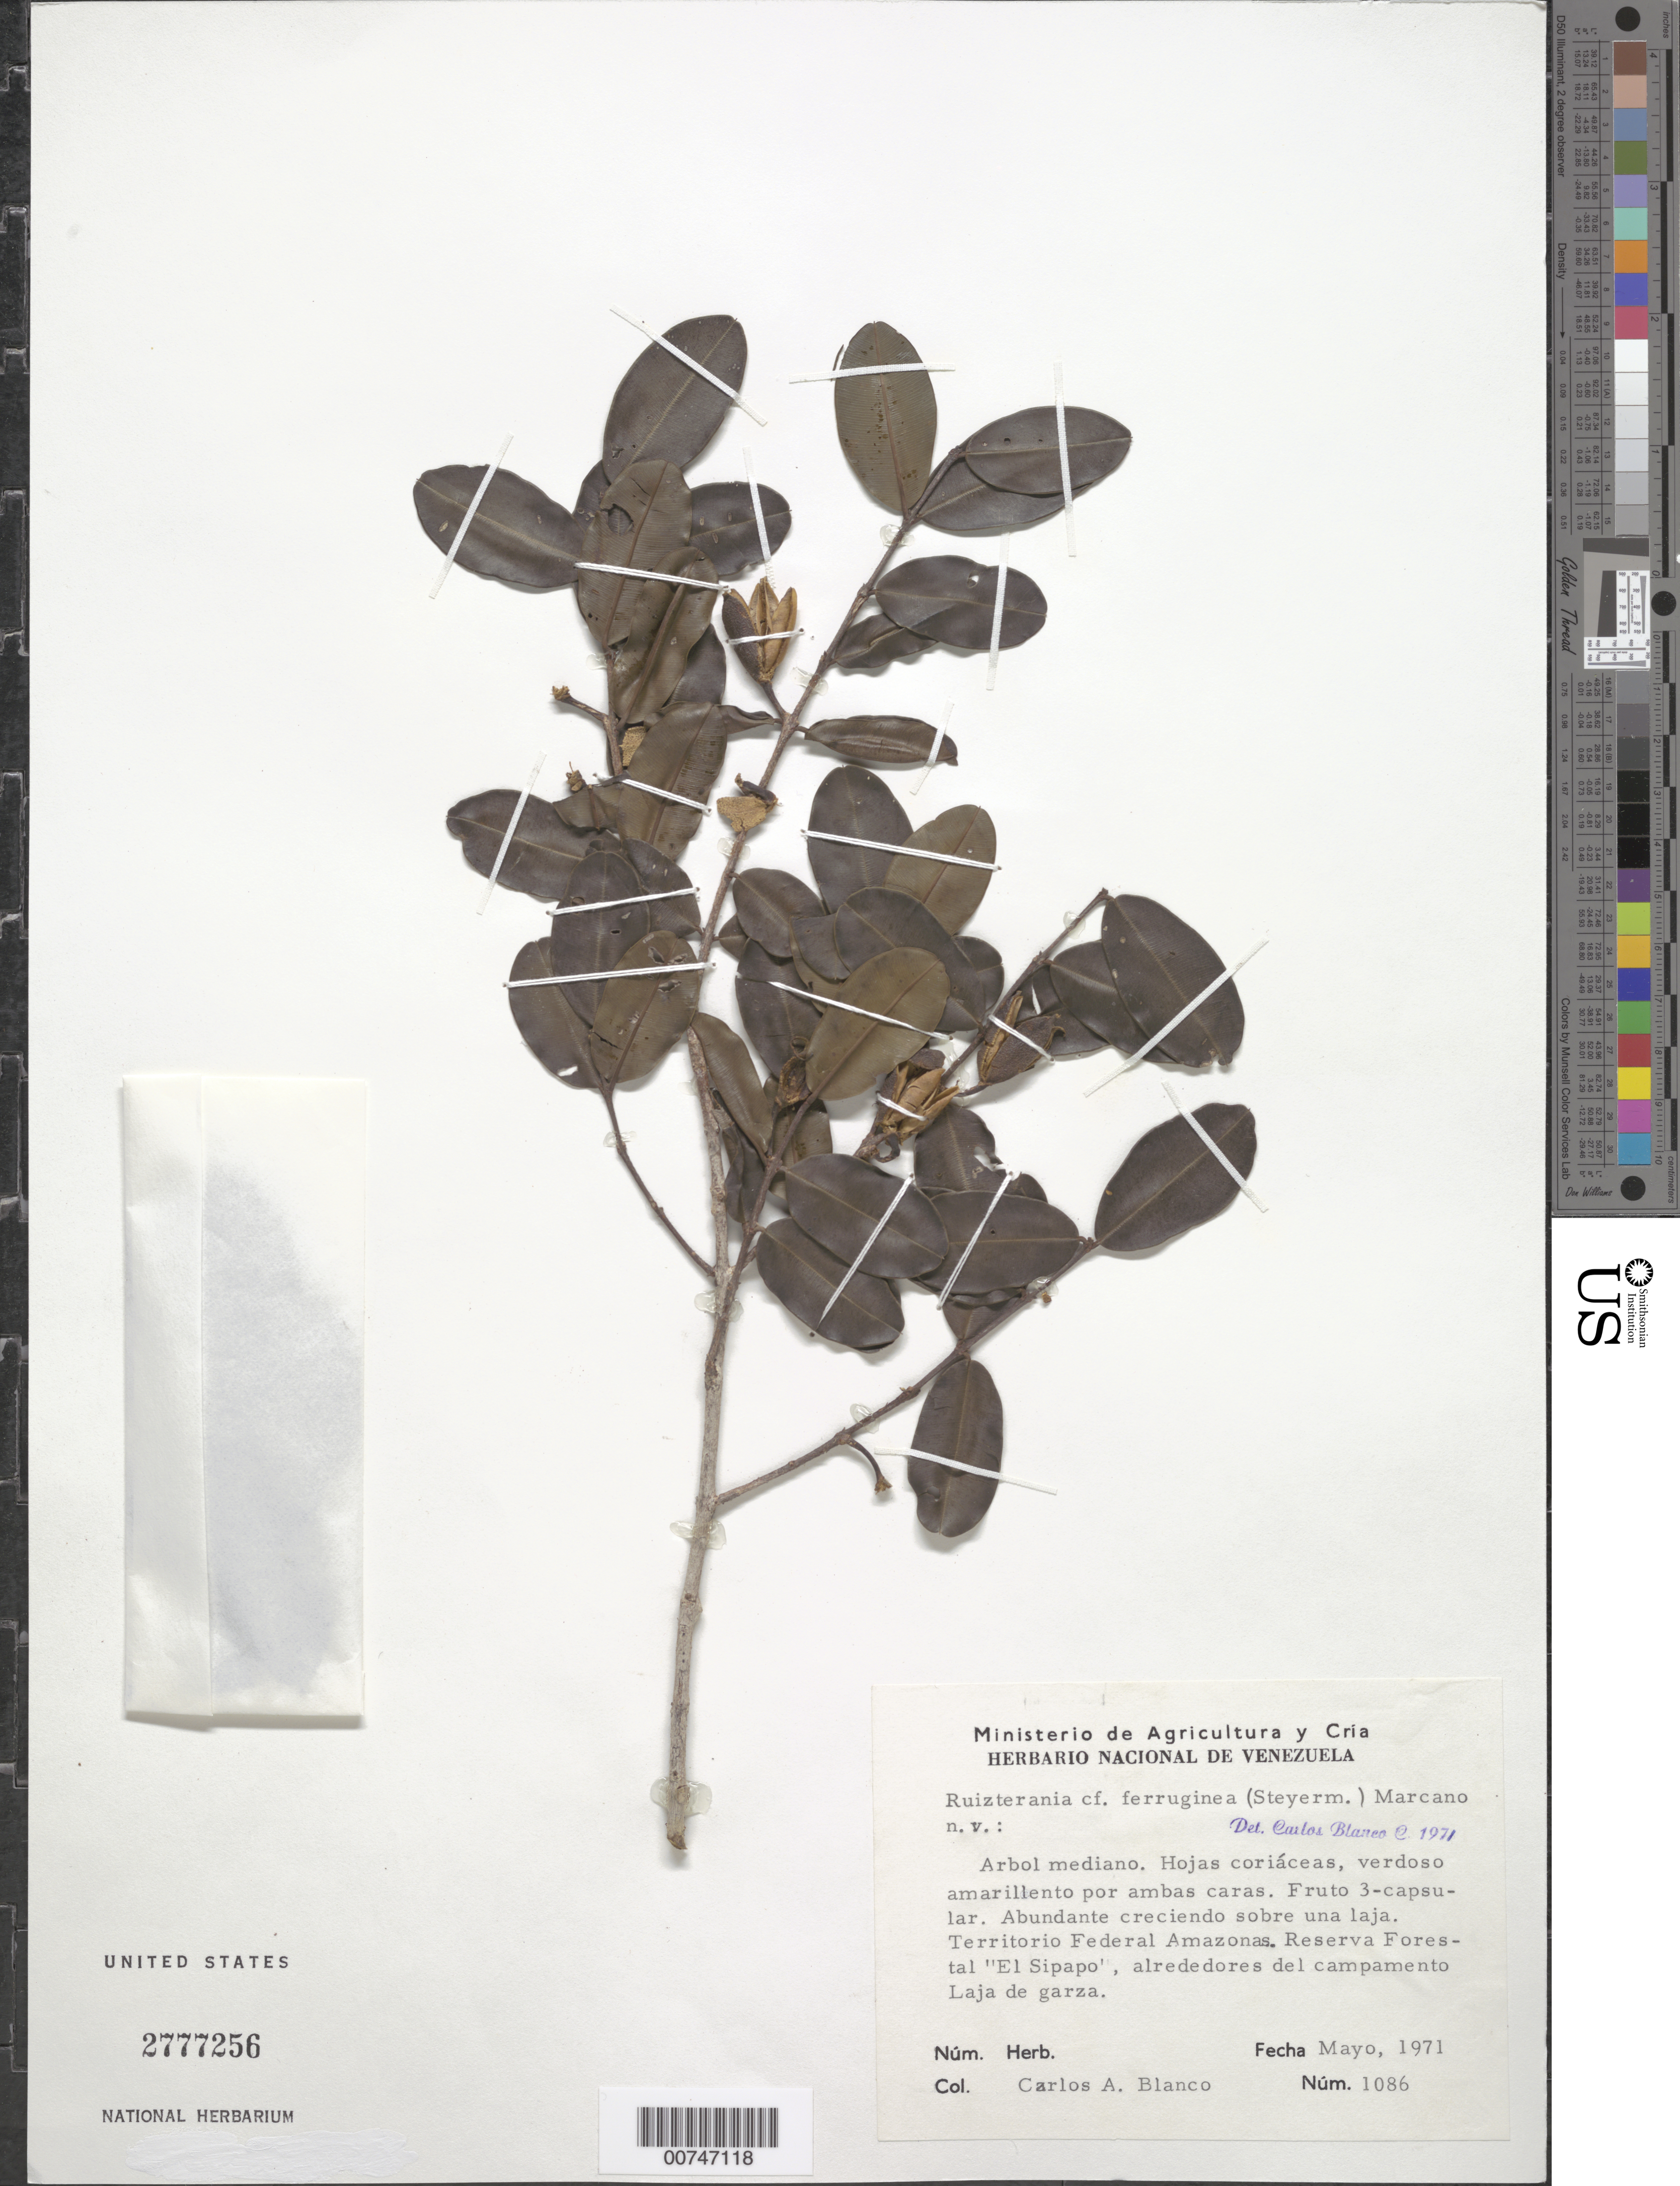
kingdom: Plantae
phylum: Tracheophyta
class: Magnoliopsida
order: Myrtales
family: Vochysiaceae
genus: Ruizterania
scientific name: Ruizterania ferruginea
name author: (Steyerm.) Marc.-Berti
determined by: Blanco, C. A.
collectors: C. A. Blanco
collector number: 1086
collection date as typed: May-71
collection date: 1971-05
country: Venezuela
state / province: Amazonas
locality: Reserva Forestal El Sipapo, alrededores Campamento Laja de Garza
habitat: Creciendo sobre una laja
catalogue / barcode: US 2777256